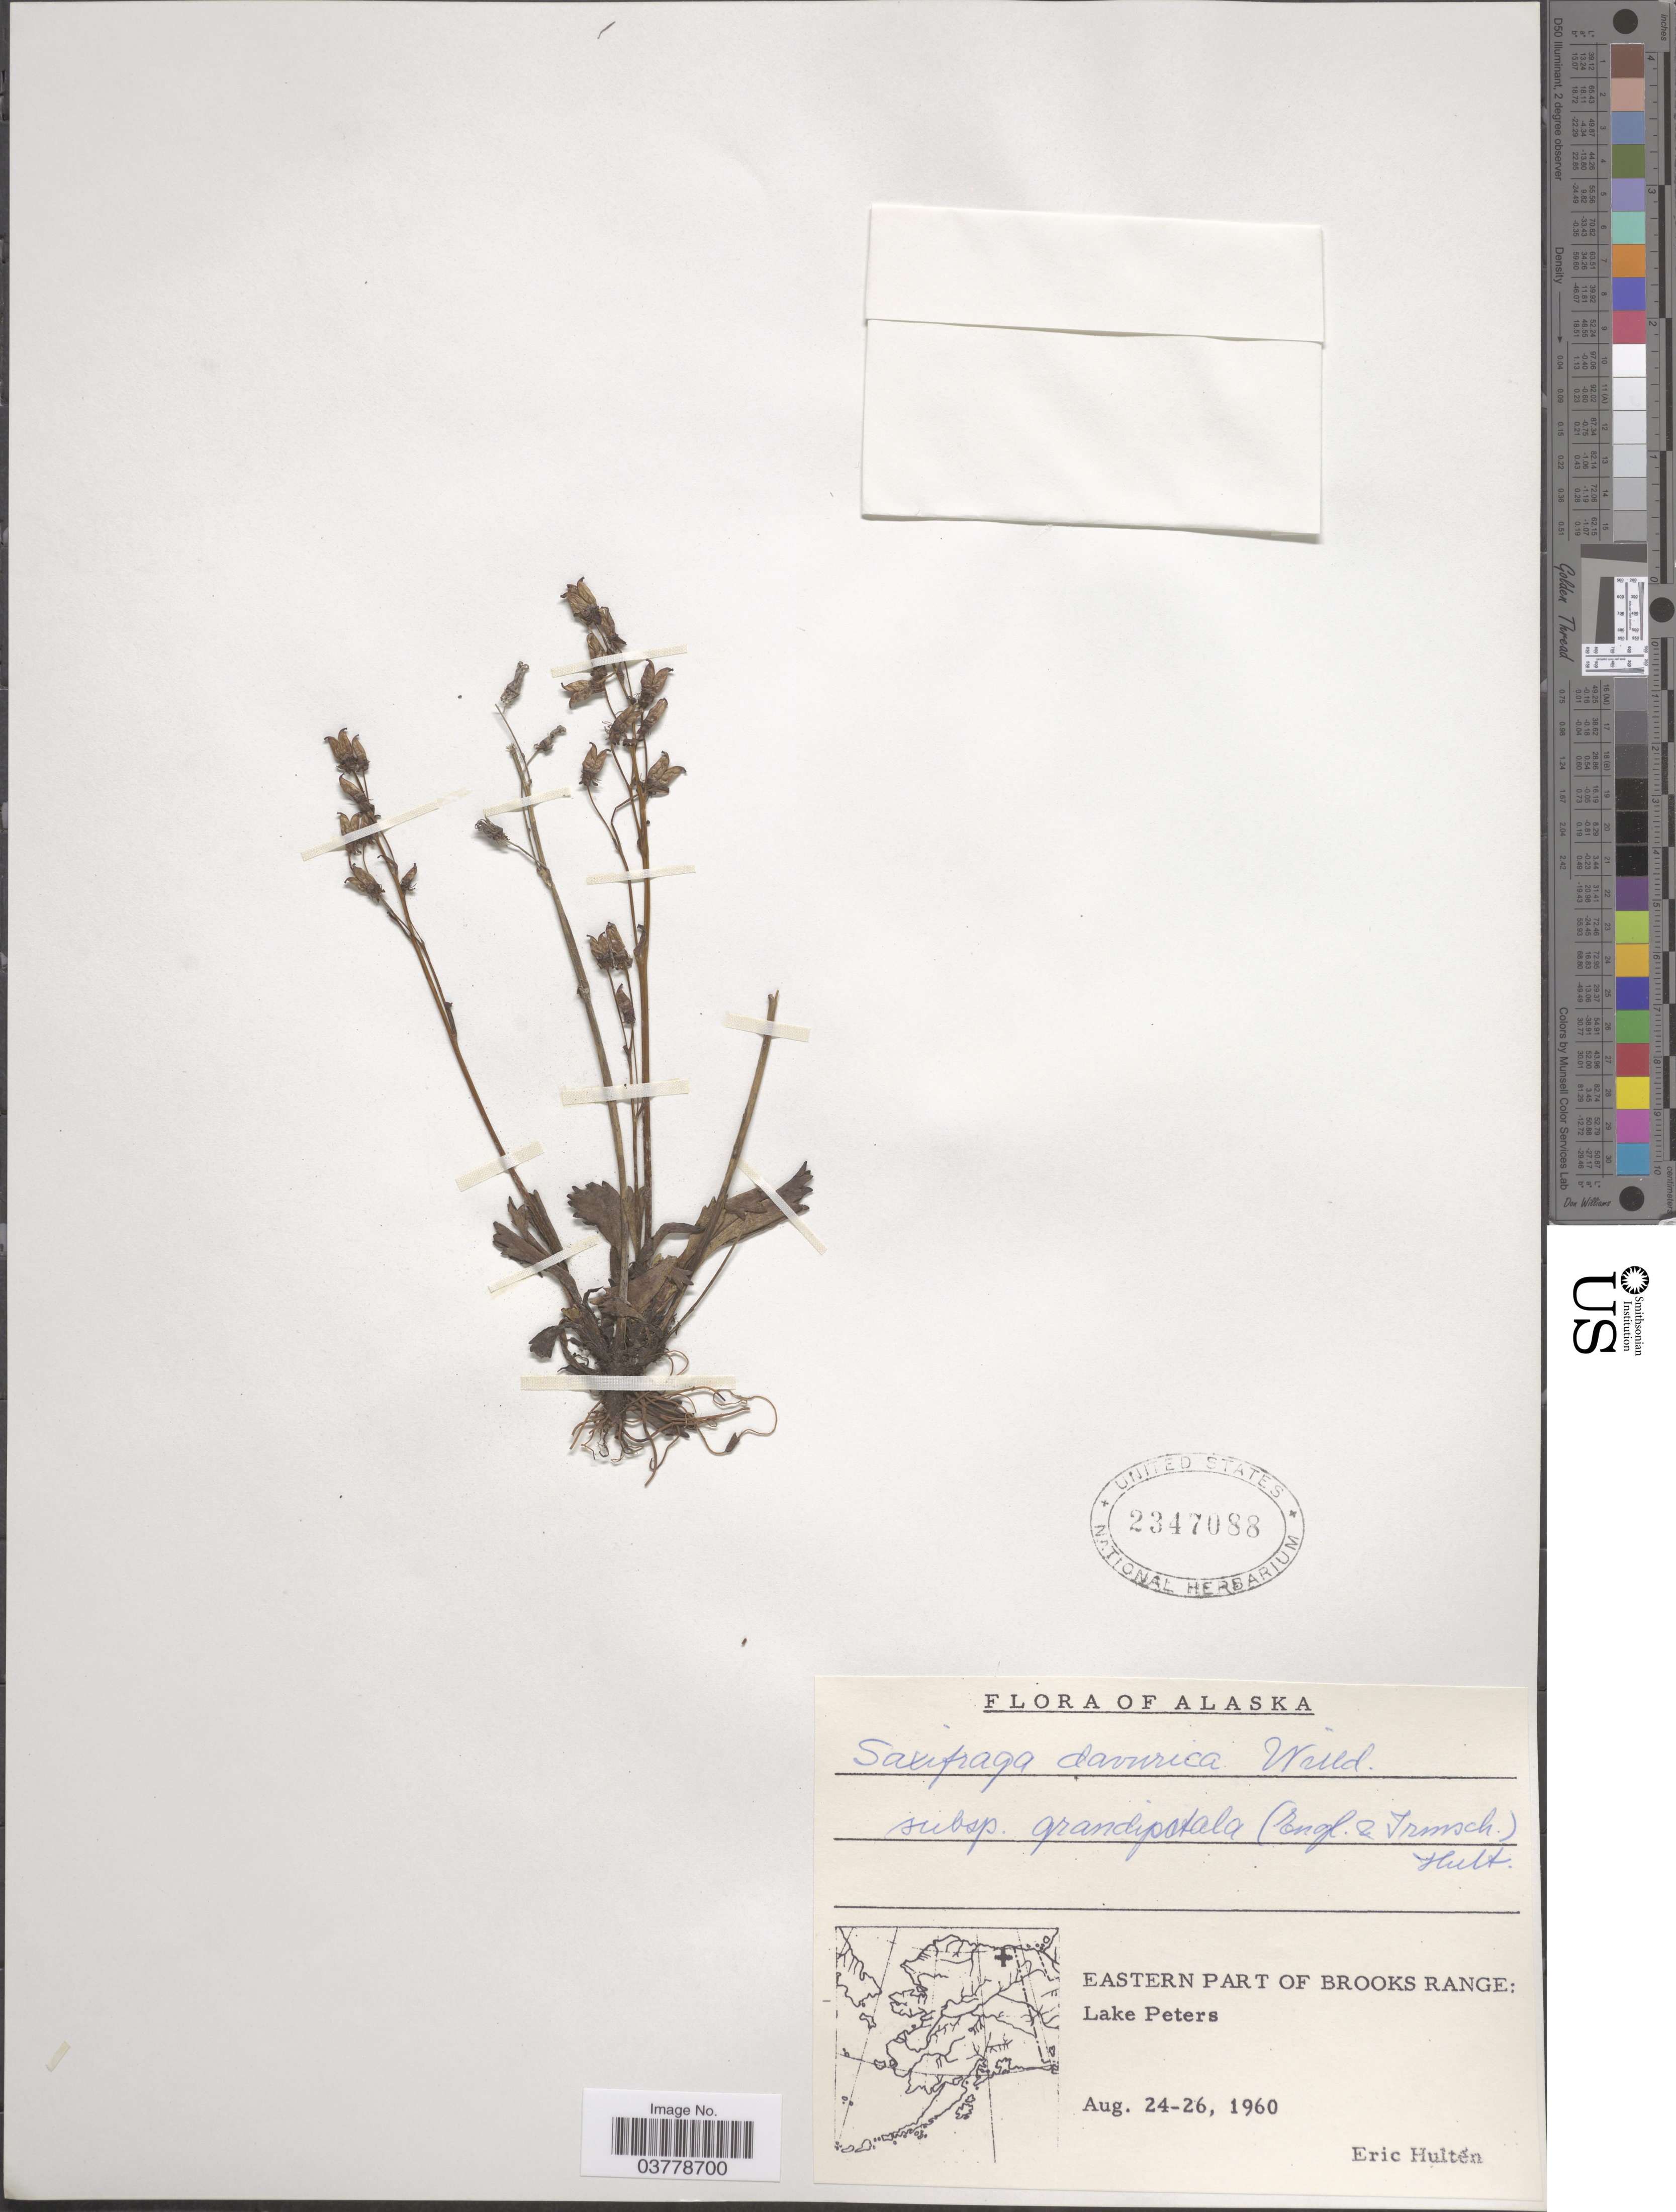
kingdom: Plantae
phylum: Tracheophyta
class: Magnoliopsida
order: Saxifragales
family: Saxifragaceae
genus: Micranthes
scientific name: Micranthes calycina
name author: (Sternb.) Gornall & H. Ohba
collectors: E. G. Hultén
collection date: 1960-08-24/1960-08-26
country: United States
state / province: Alaska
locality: Eastern part of Brooks Range: Lake Peters.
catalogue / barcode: US 2347088